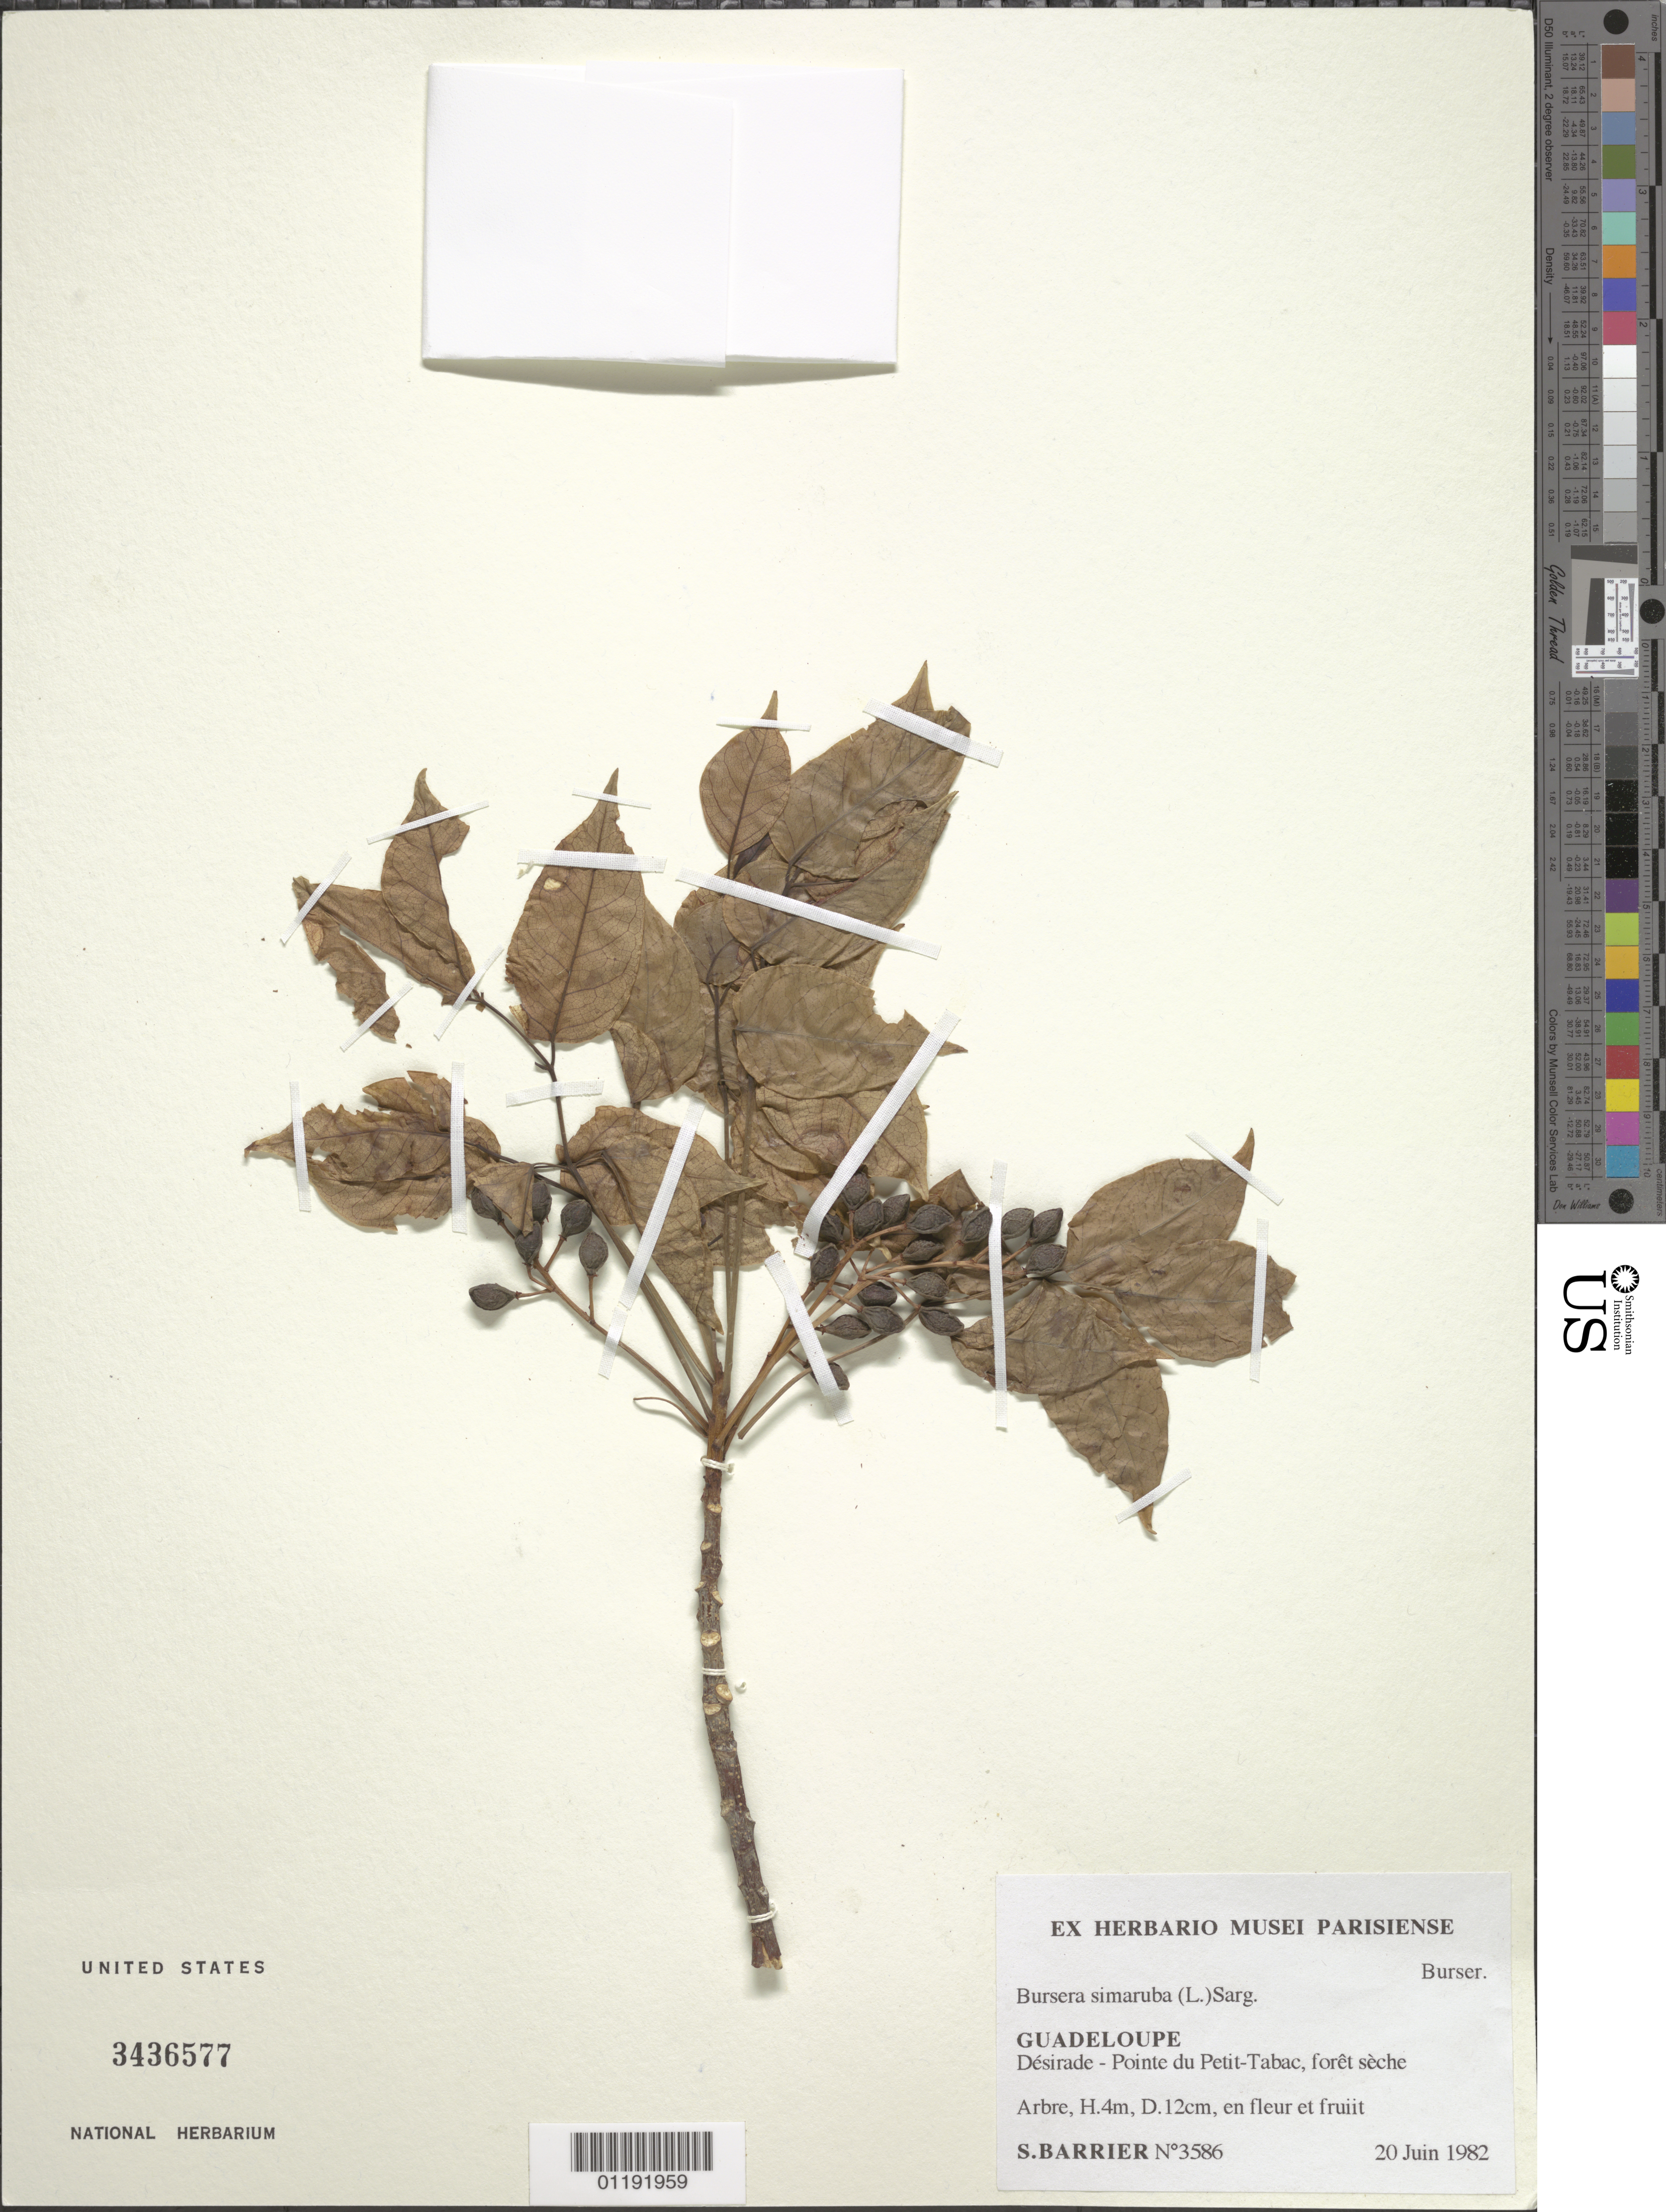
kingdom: Plantae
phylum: Tracheophyta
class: Magnoliopsida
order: Sapindales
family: Burseraceae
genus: Bursera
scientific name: Bursera simaruba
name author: (L.) Sarg.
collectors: S. Barrier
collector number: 3586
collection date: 1982-06-20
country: Guadeloupe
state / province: Desirade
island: Désirade I.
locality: Petit-Tabac Pt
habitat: Dry forest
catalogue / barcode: US 3436577